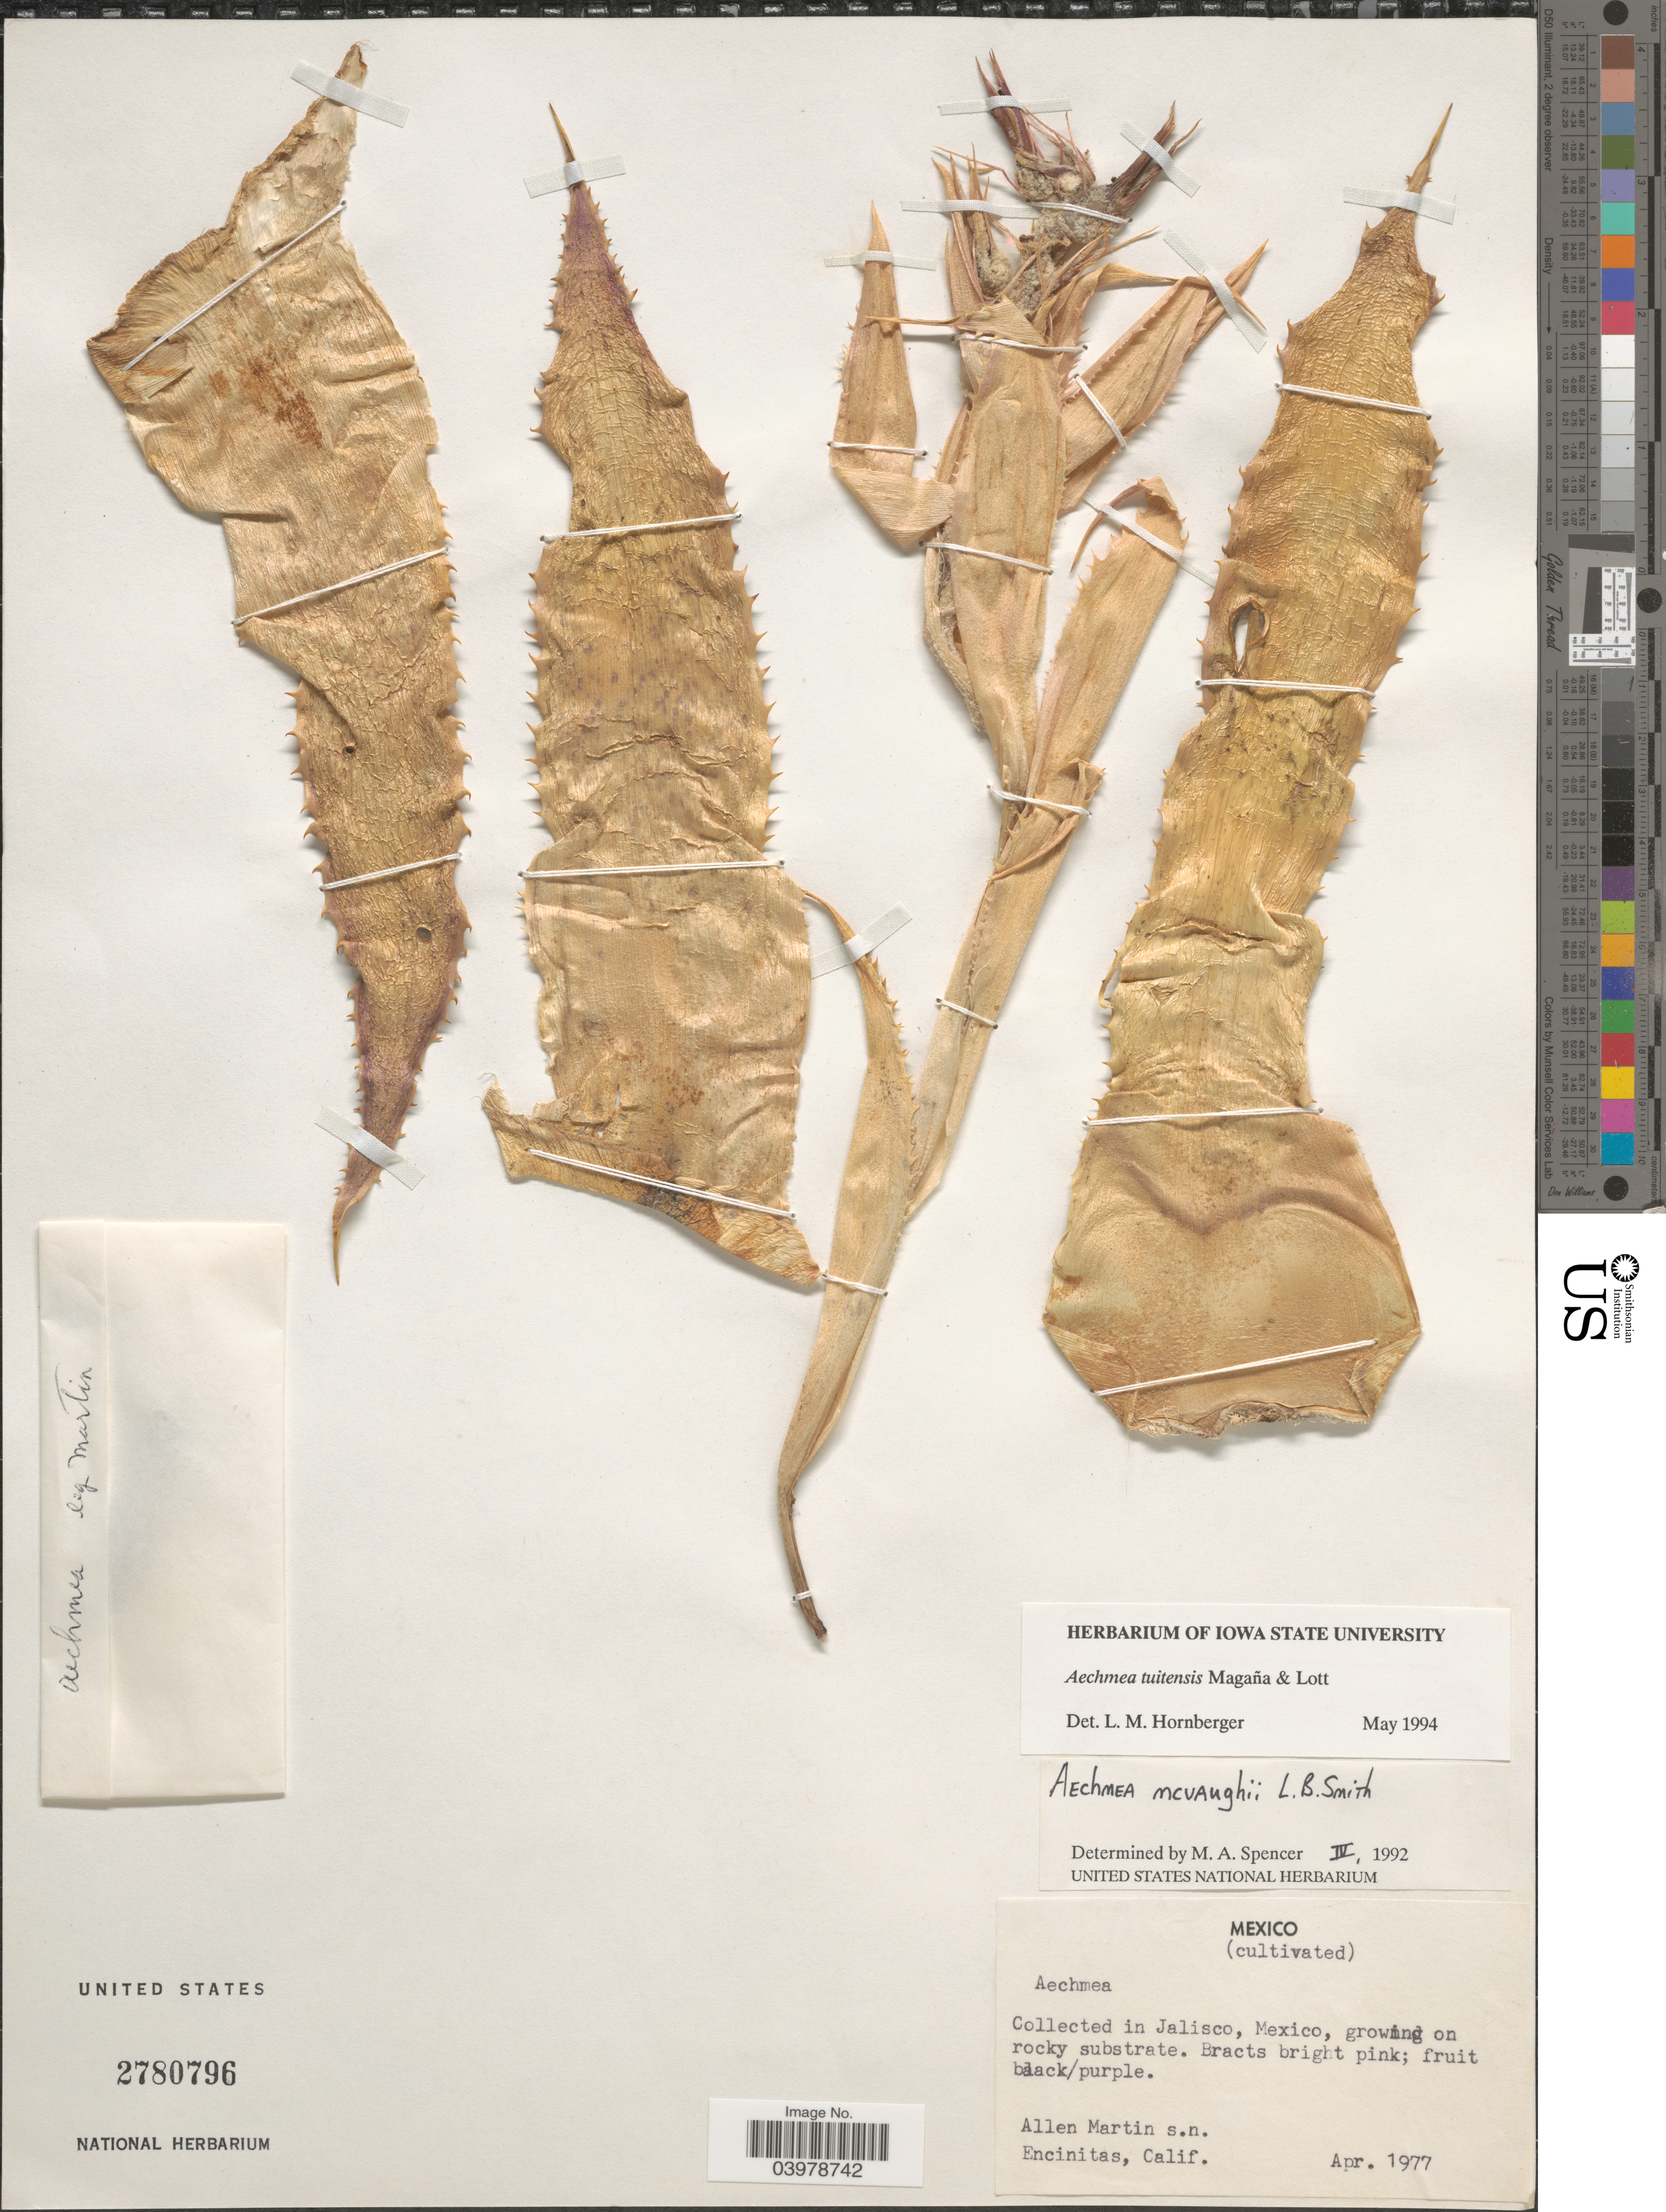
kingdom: Plantae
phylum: Tracheophyta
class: Liliopsida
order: Poales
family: Bromeliaceae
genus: Aechmea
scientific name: Aechmea mcvaughii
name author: L.B. Sm.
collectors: A. Martin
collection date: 1977-04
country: Mexico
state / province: Jalisco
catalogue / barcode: US 2780796